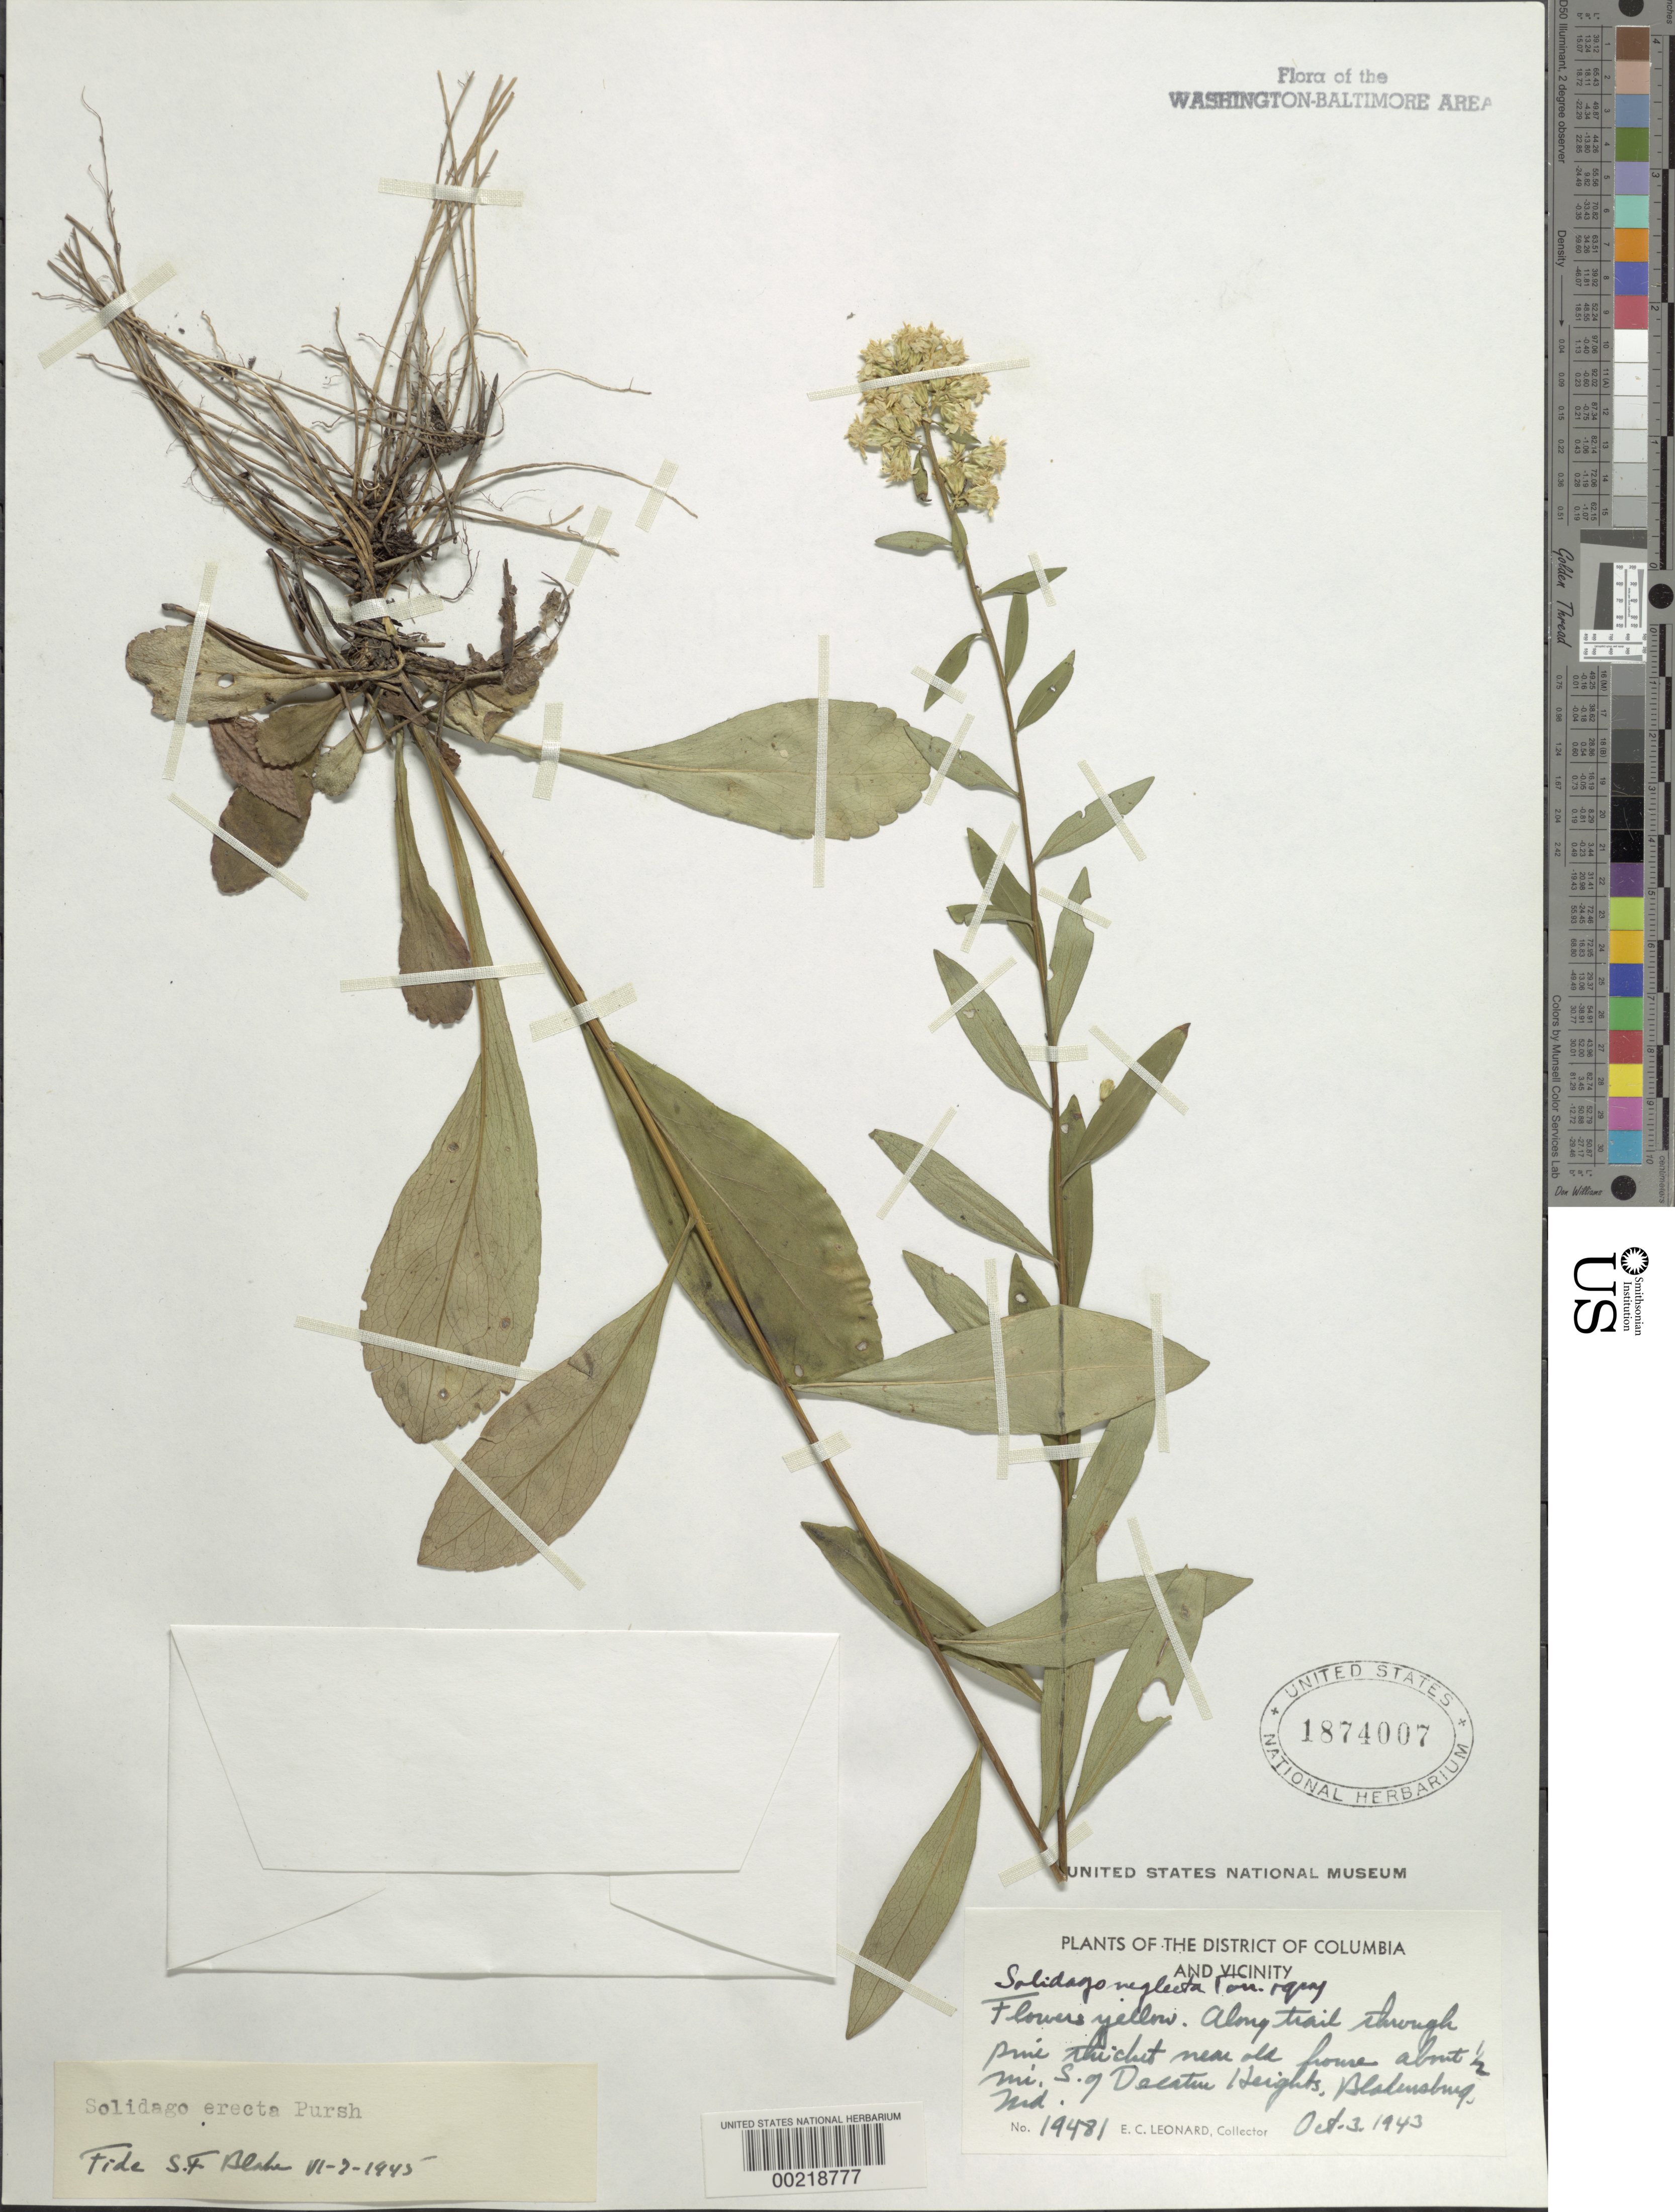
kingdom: Plantae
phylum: Tracheophyta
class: Magnoliopsida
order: Asterales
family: Asteraceae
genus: Solidago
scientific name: Solidago erecta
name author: Pursh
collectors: E. C. Leonard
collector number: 19481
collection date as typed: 03 Oct 1943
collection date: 1943-10-03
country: United States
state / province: Maryland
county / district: Prince George's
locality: South of Decatur Heights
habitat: Trail through pine thicket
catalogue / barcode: US 1874007